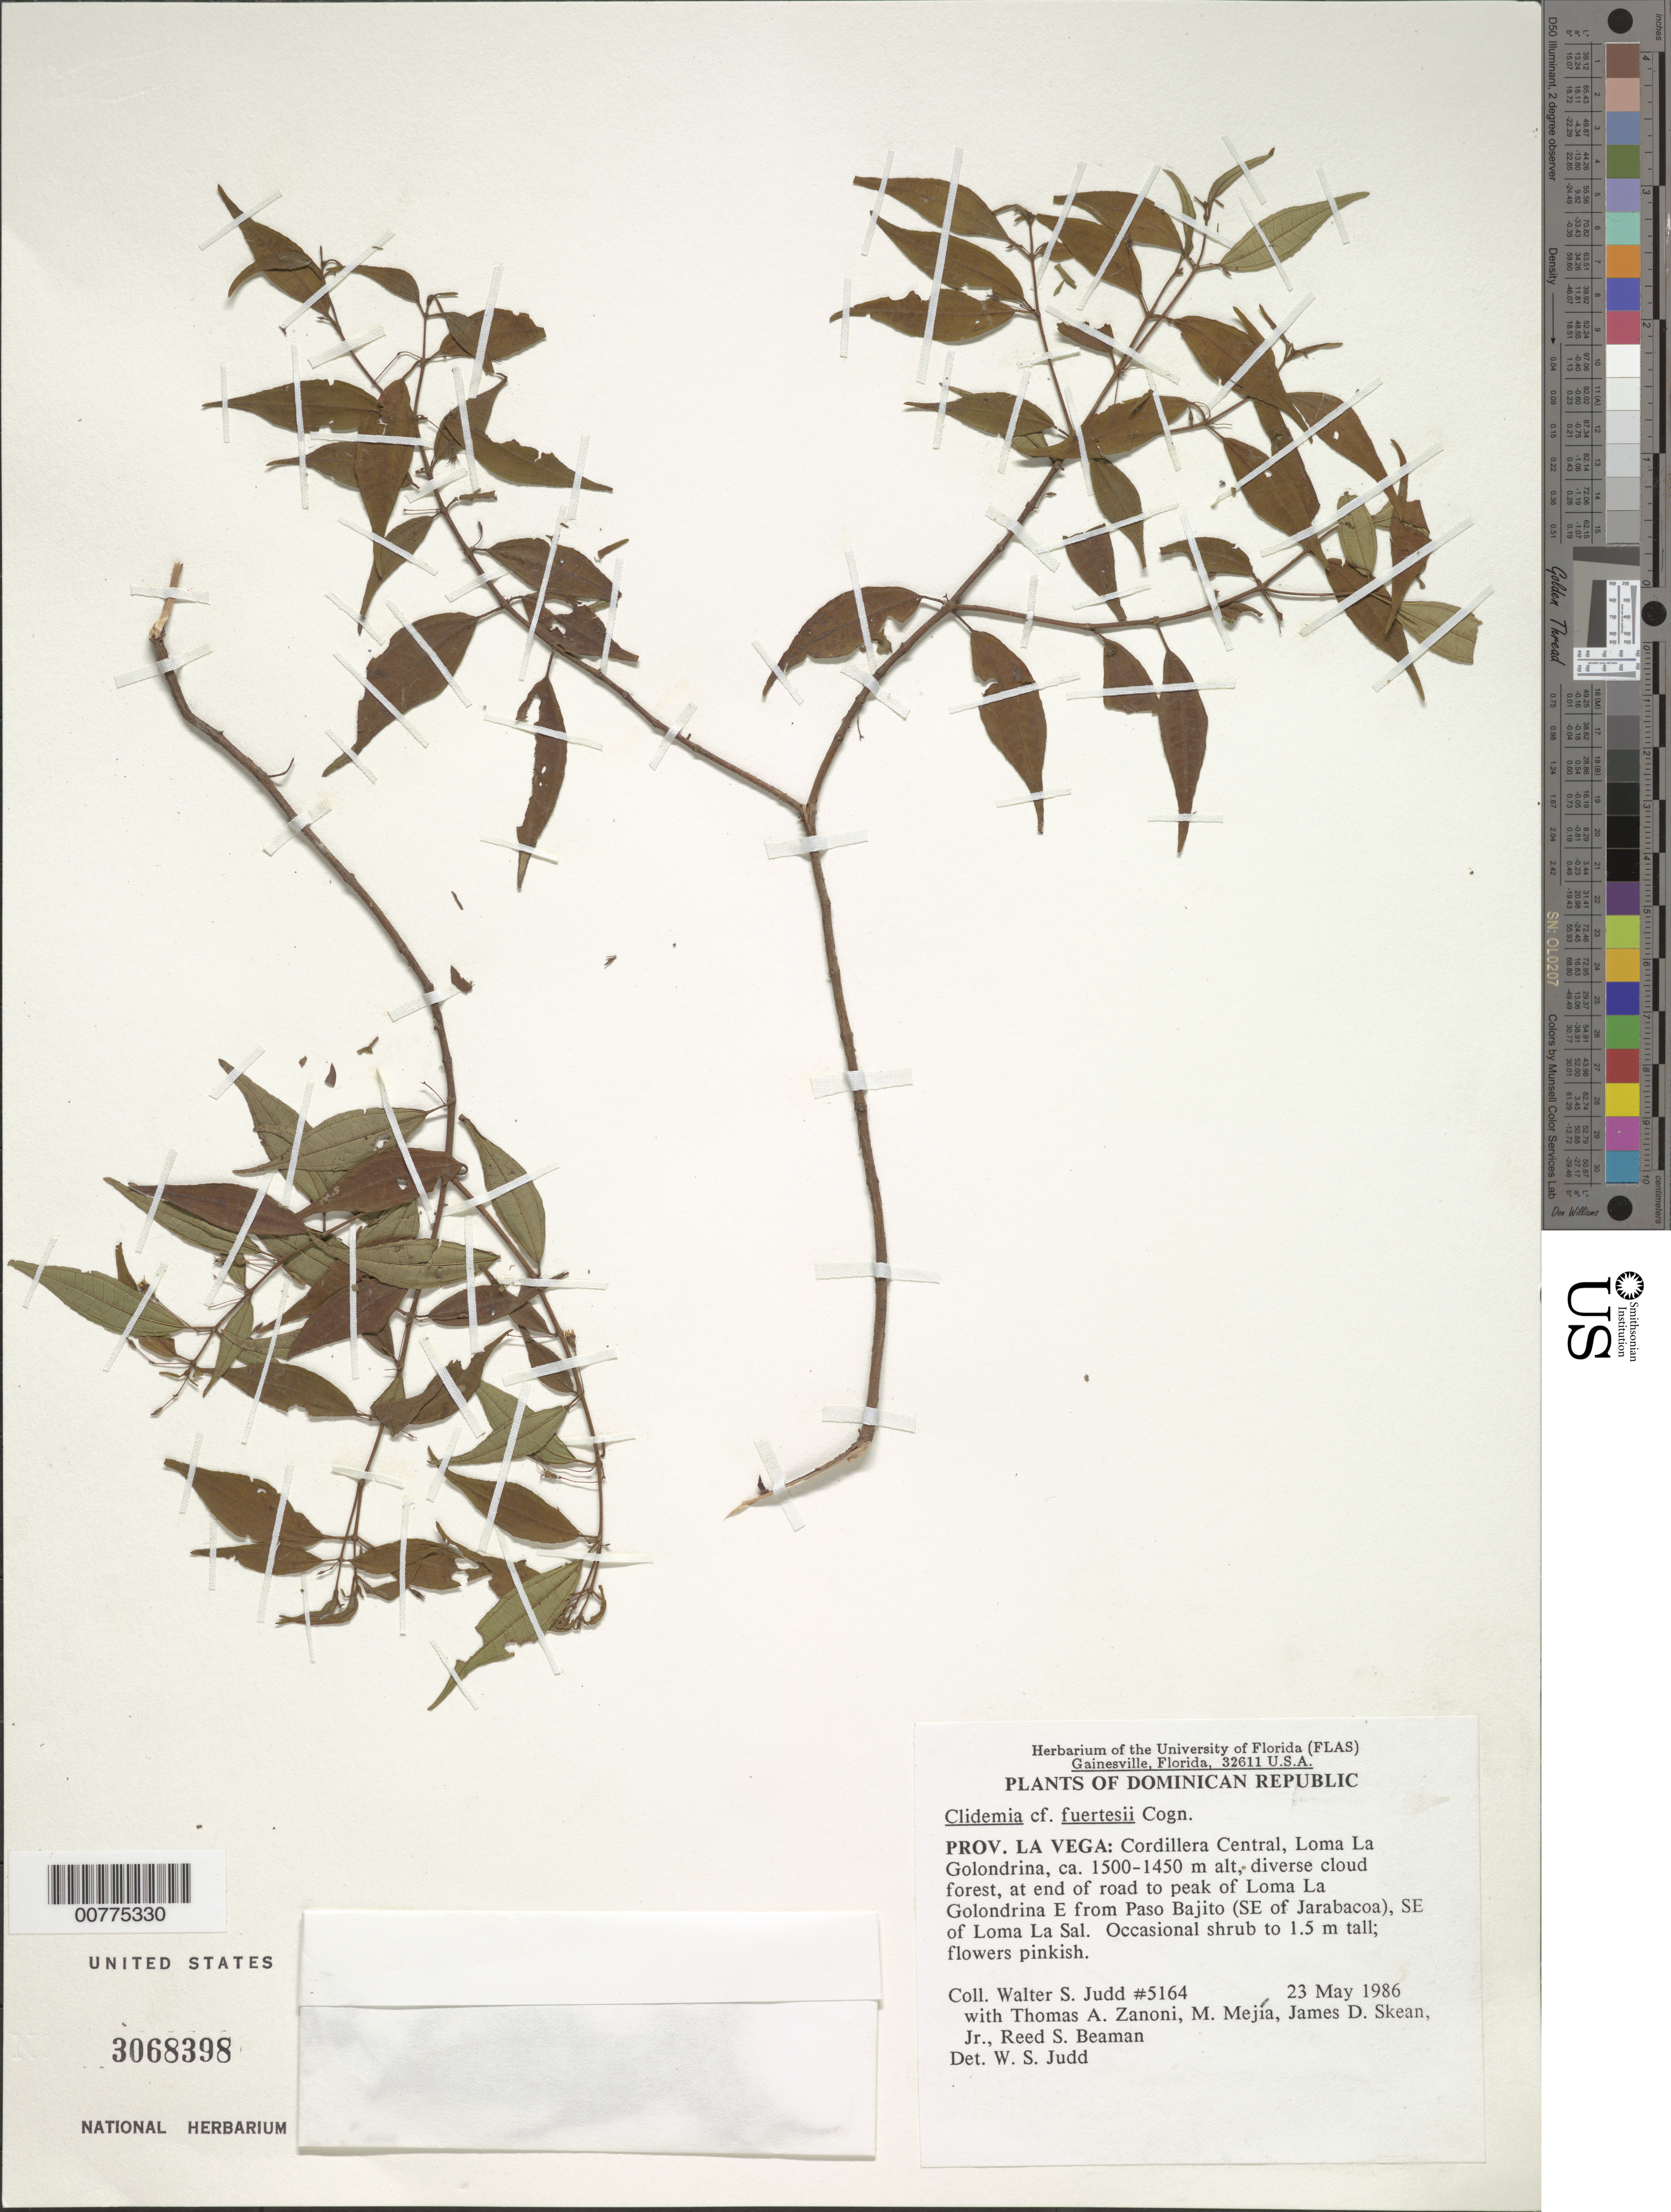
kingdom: Plantae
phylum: Tracheophyta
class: Magnoliopsida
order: Myrtales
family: Melastomataceae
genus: Sagraea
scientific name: Sagraea fuertesii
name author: (Cogn.) Alain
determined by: Judd, Walter S.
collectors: W. S. Judd, T. A. Zanoni, M. Mejia, J. D. Skean & R. S. Beaman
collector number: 5164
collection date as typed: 23 May 1986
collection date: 1986-05-23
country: Dominican Republic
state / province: La Vega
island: Hispaniola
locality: Cordillera Central, peak Loma La Golondrina E from Paso Bajito (SE of Jarabacoa), SE of Loma La Sal.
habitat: Diverse cloud forest, at end of road to peak.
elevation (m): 1500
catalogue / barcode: US 3068398